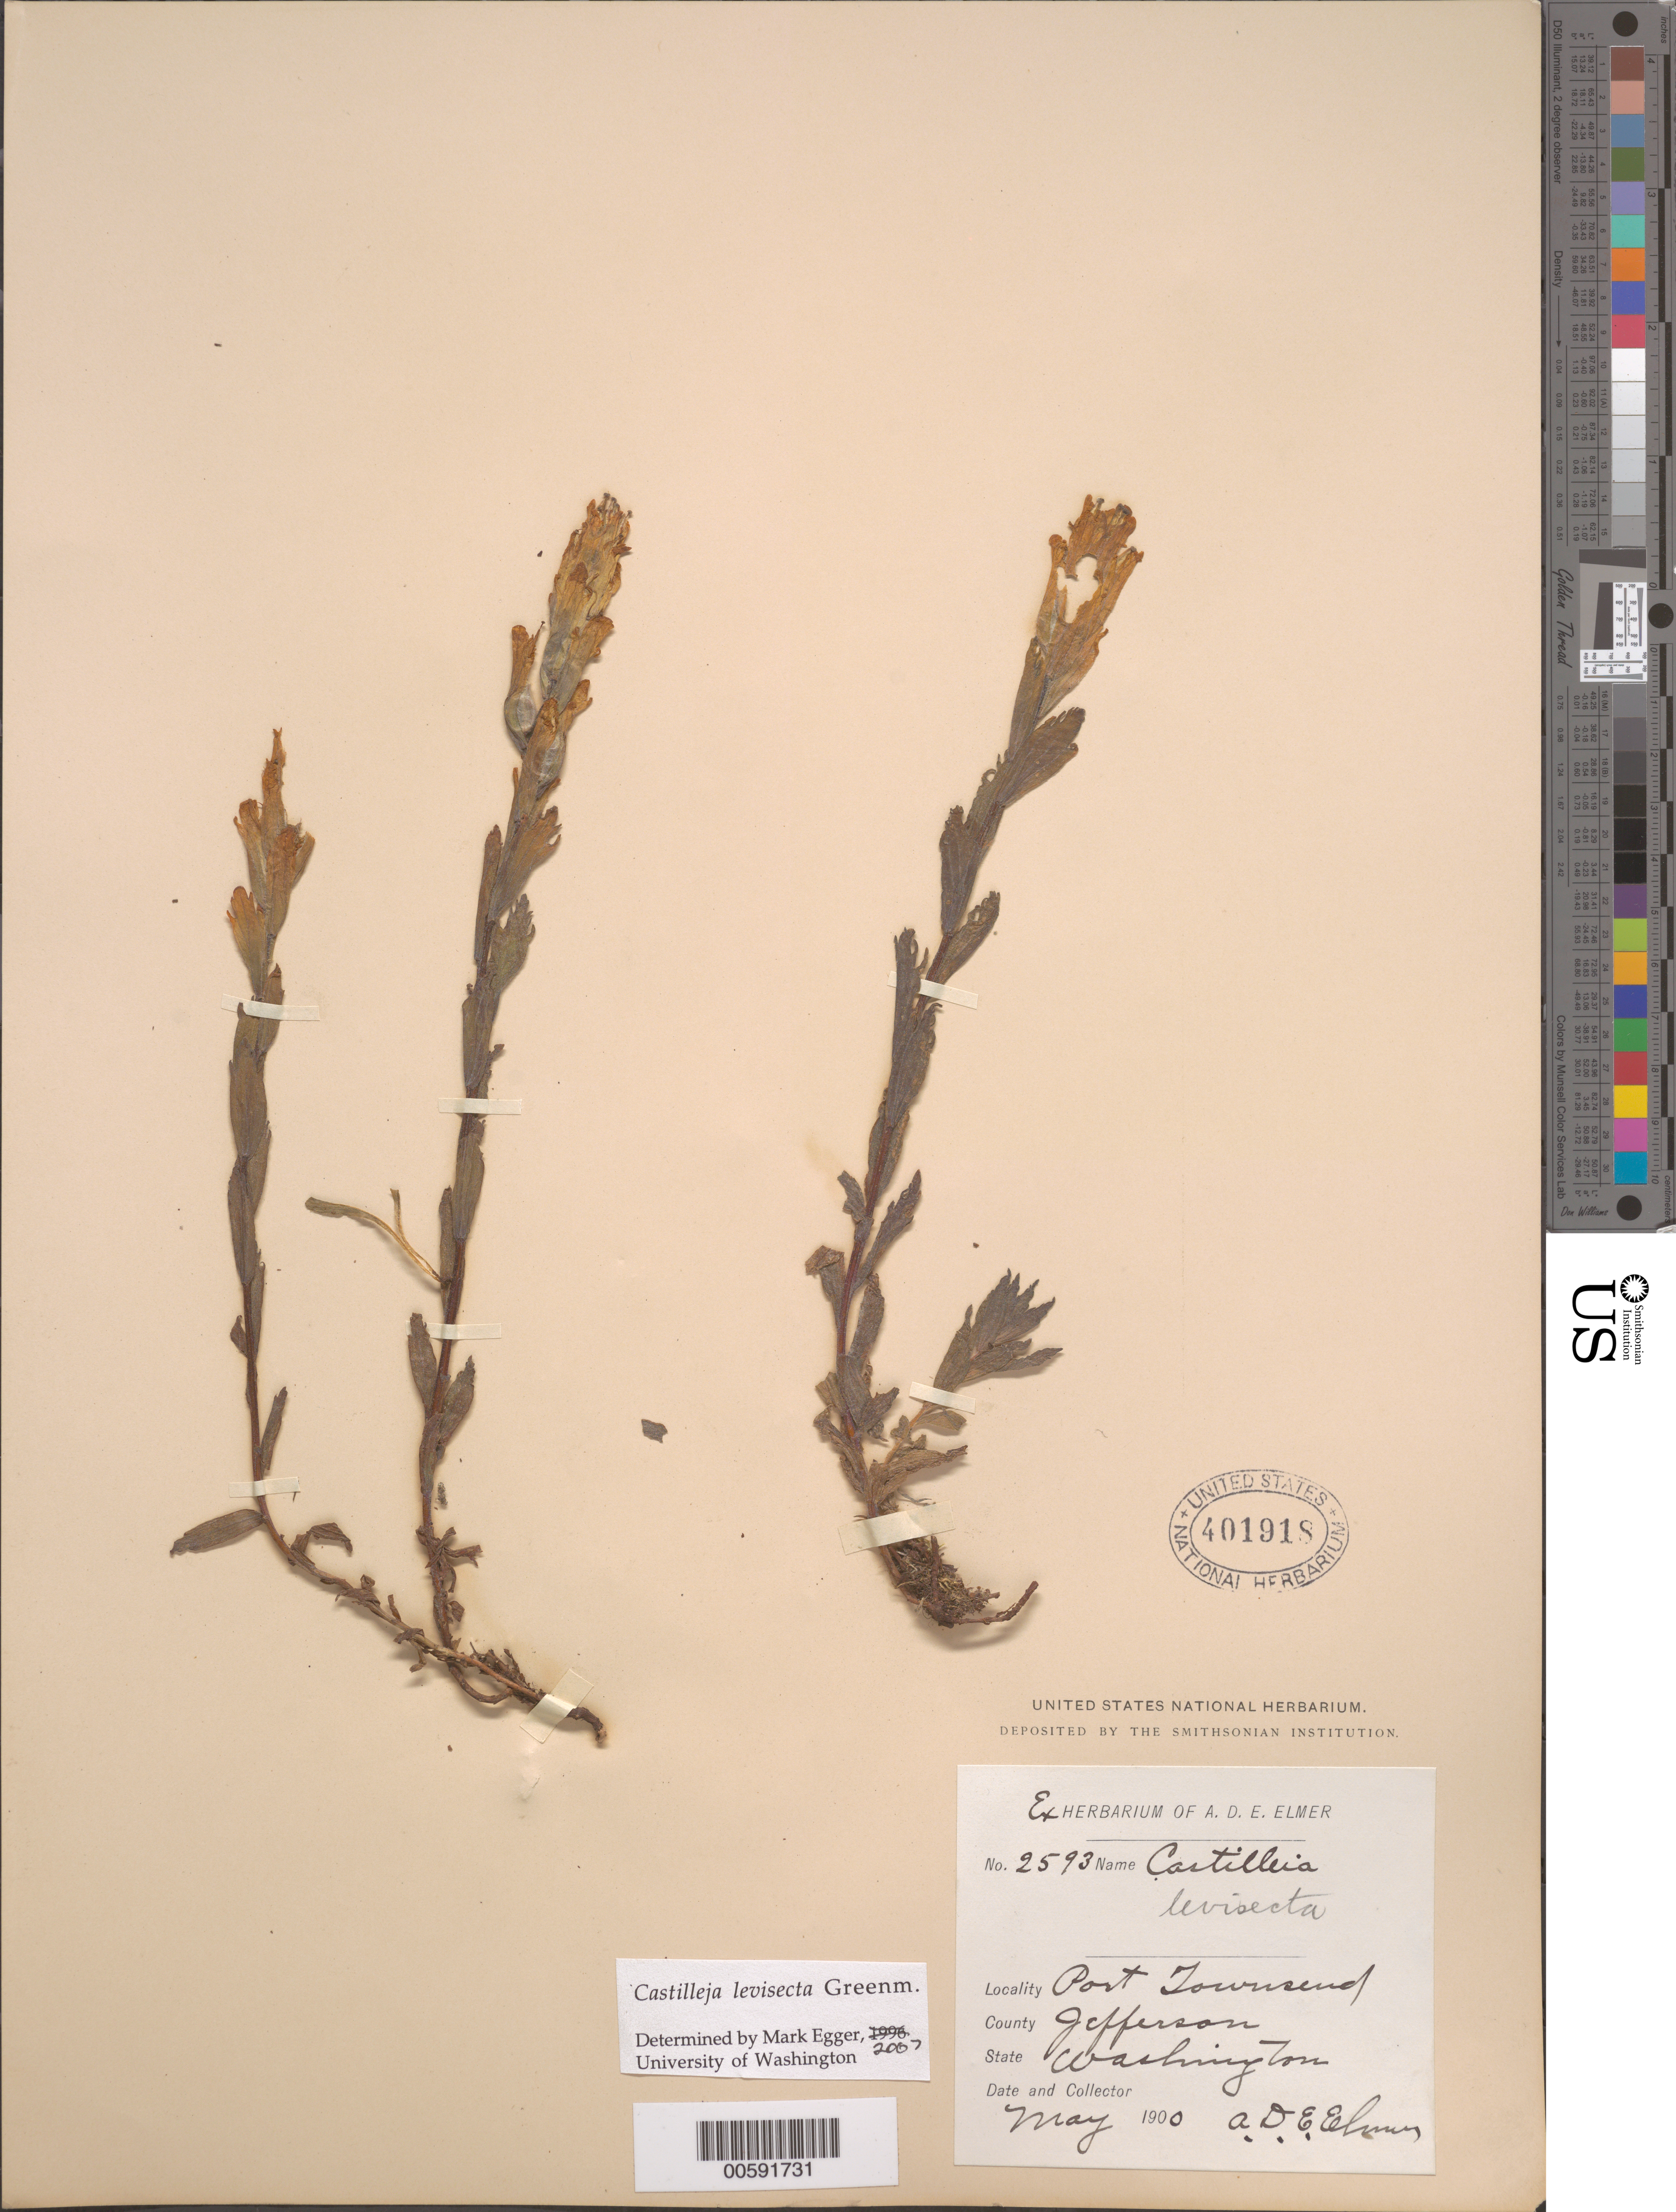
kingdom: Plantae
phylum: Tracheophyta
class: Magnoliopsida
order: Lamiales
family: Orobanchaceae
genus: Castilleja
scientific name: Castilleja levisecta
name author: Greenm.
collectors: A. D. E. Elmer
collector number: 2593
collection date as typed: May 1900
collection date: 1900-05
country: United States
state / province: Washington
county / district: Jefferson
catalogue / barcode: US 401918